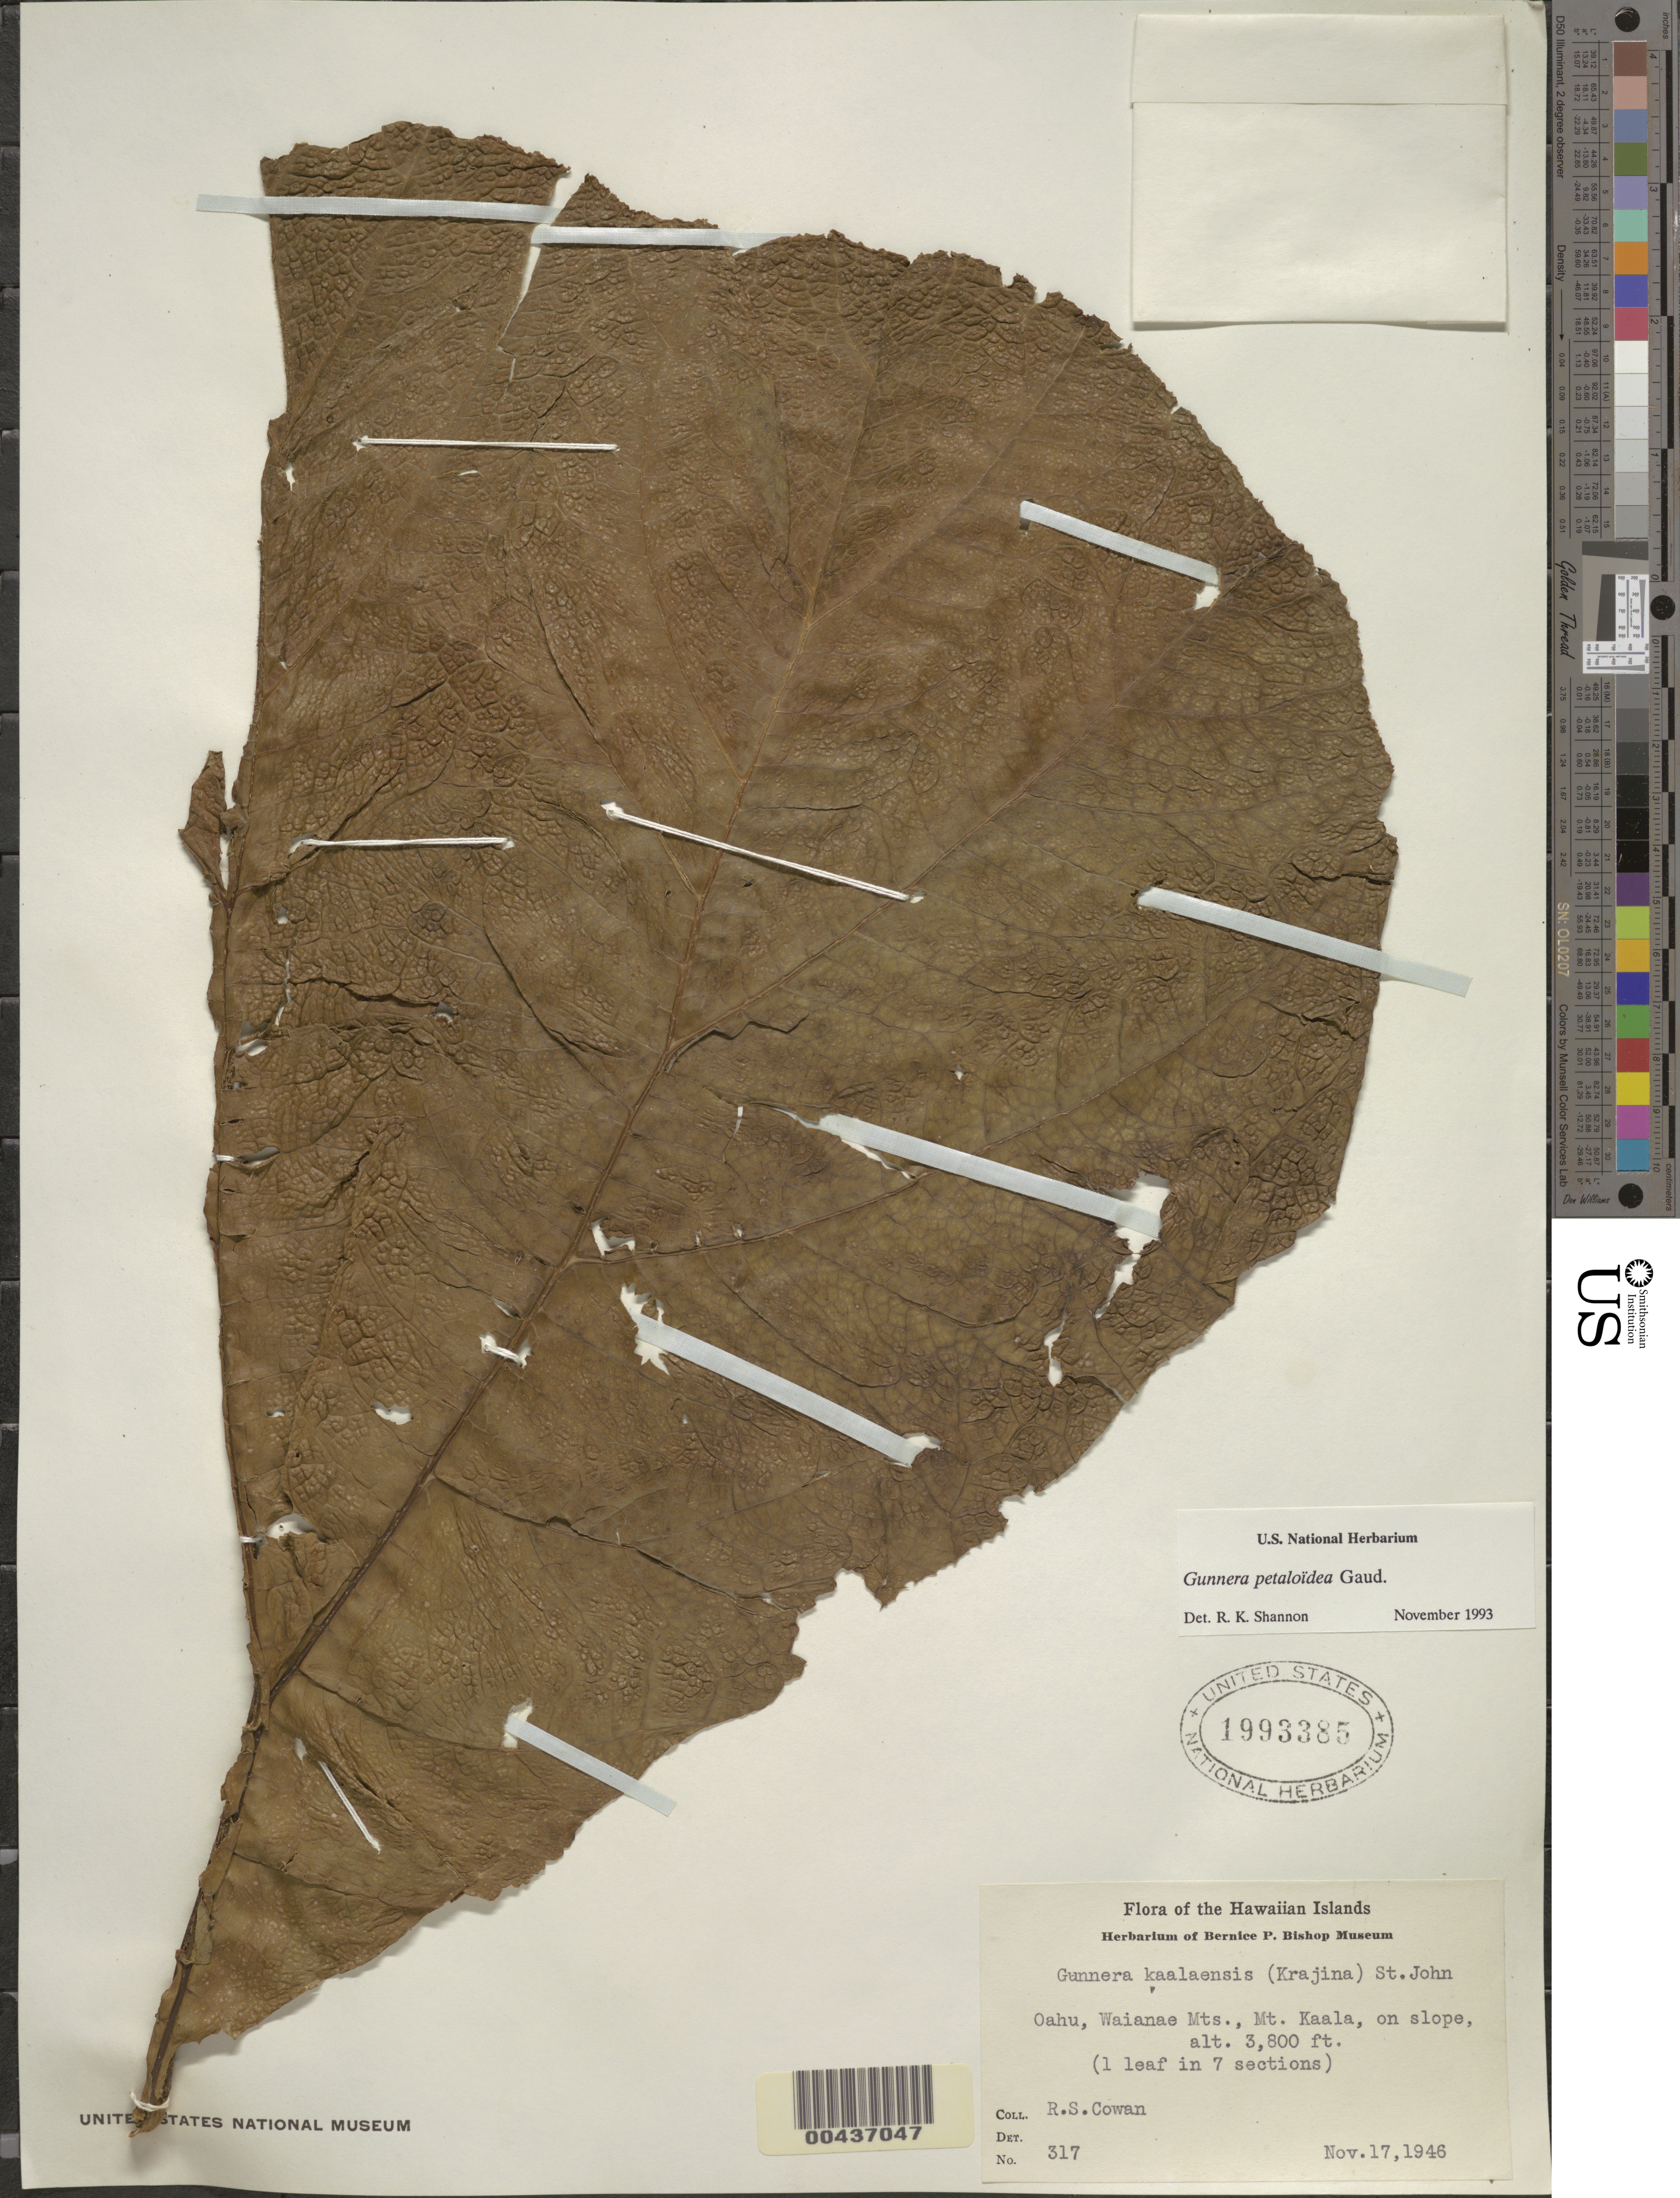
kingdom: Plantae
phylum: Tracheophyta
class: Magnoliopsida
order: Gunnerales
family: Gunneraceae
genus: Gunnera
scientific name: Gunnera petaloidea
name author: Gaudich.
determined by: Shannon, R. K., (UNITED STATES)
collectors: R. S. Cowan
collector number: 317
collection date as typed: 17 Nov 1946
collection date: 1946-11-17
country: United States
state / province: Hawaii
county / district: Honolulu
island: Oahu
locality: Waianae Mts., Mt. Kaala, on slope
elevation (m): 1158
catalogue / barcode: US 1993385